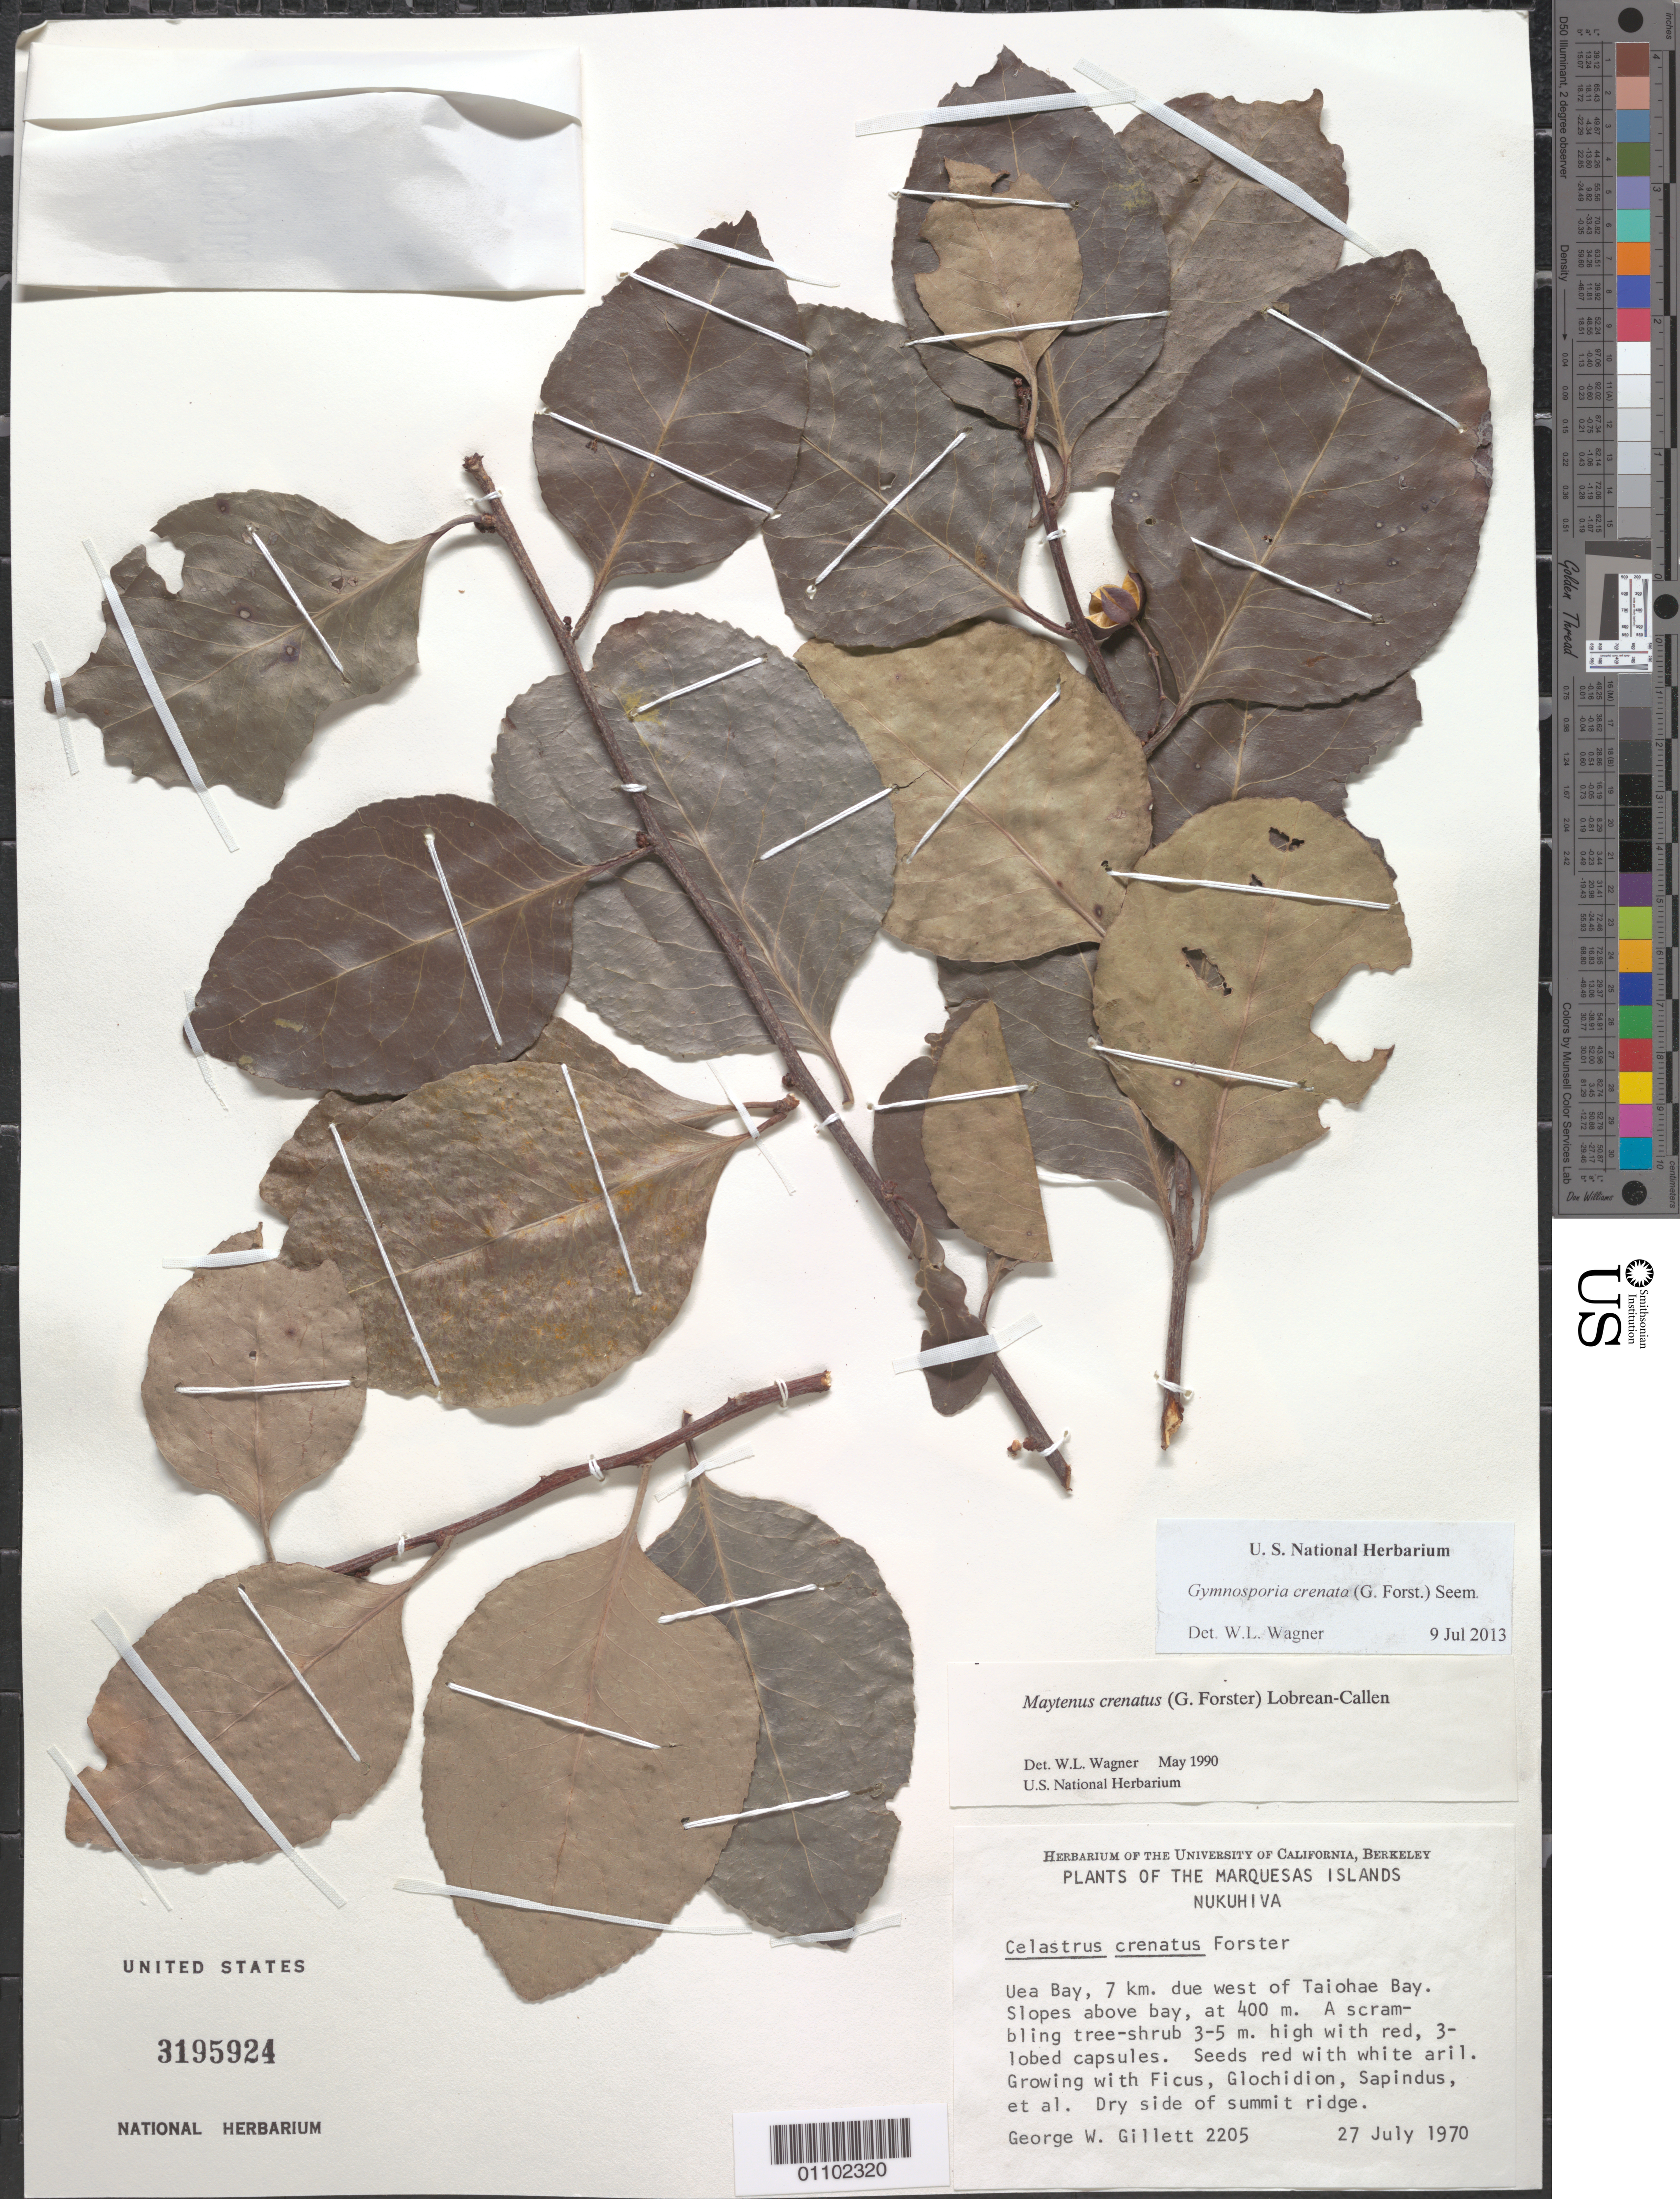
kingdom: Plantae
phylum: Tracheophyta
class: Magnoliopsida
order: Celastrales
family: Celastraceae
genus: Gymnosporia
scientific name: Gymnosporia crenata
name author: (G. Forst.) Seem.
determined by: Wagner, W. L., (BOT), Smithsonian Institution - National Museum of Natural History (UNITED STATES)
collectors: G. Gillett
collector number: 2205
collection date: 1970-07-27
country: French Polynesia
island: Nuku Hiva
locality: Uea Bay, 7 km W of Taiohae Bay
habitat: Dry side of summit ridge, slopes above bay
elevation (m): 400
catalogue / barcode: US 3195924